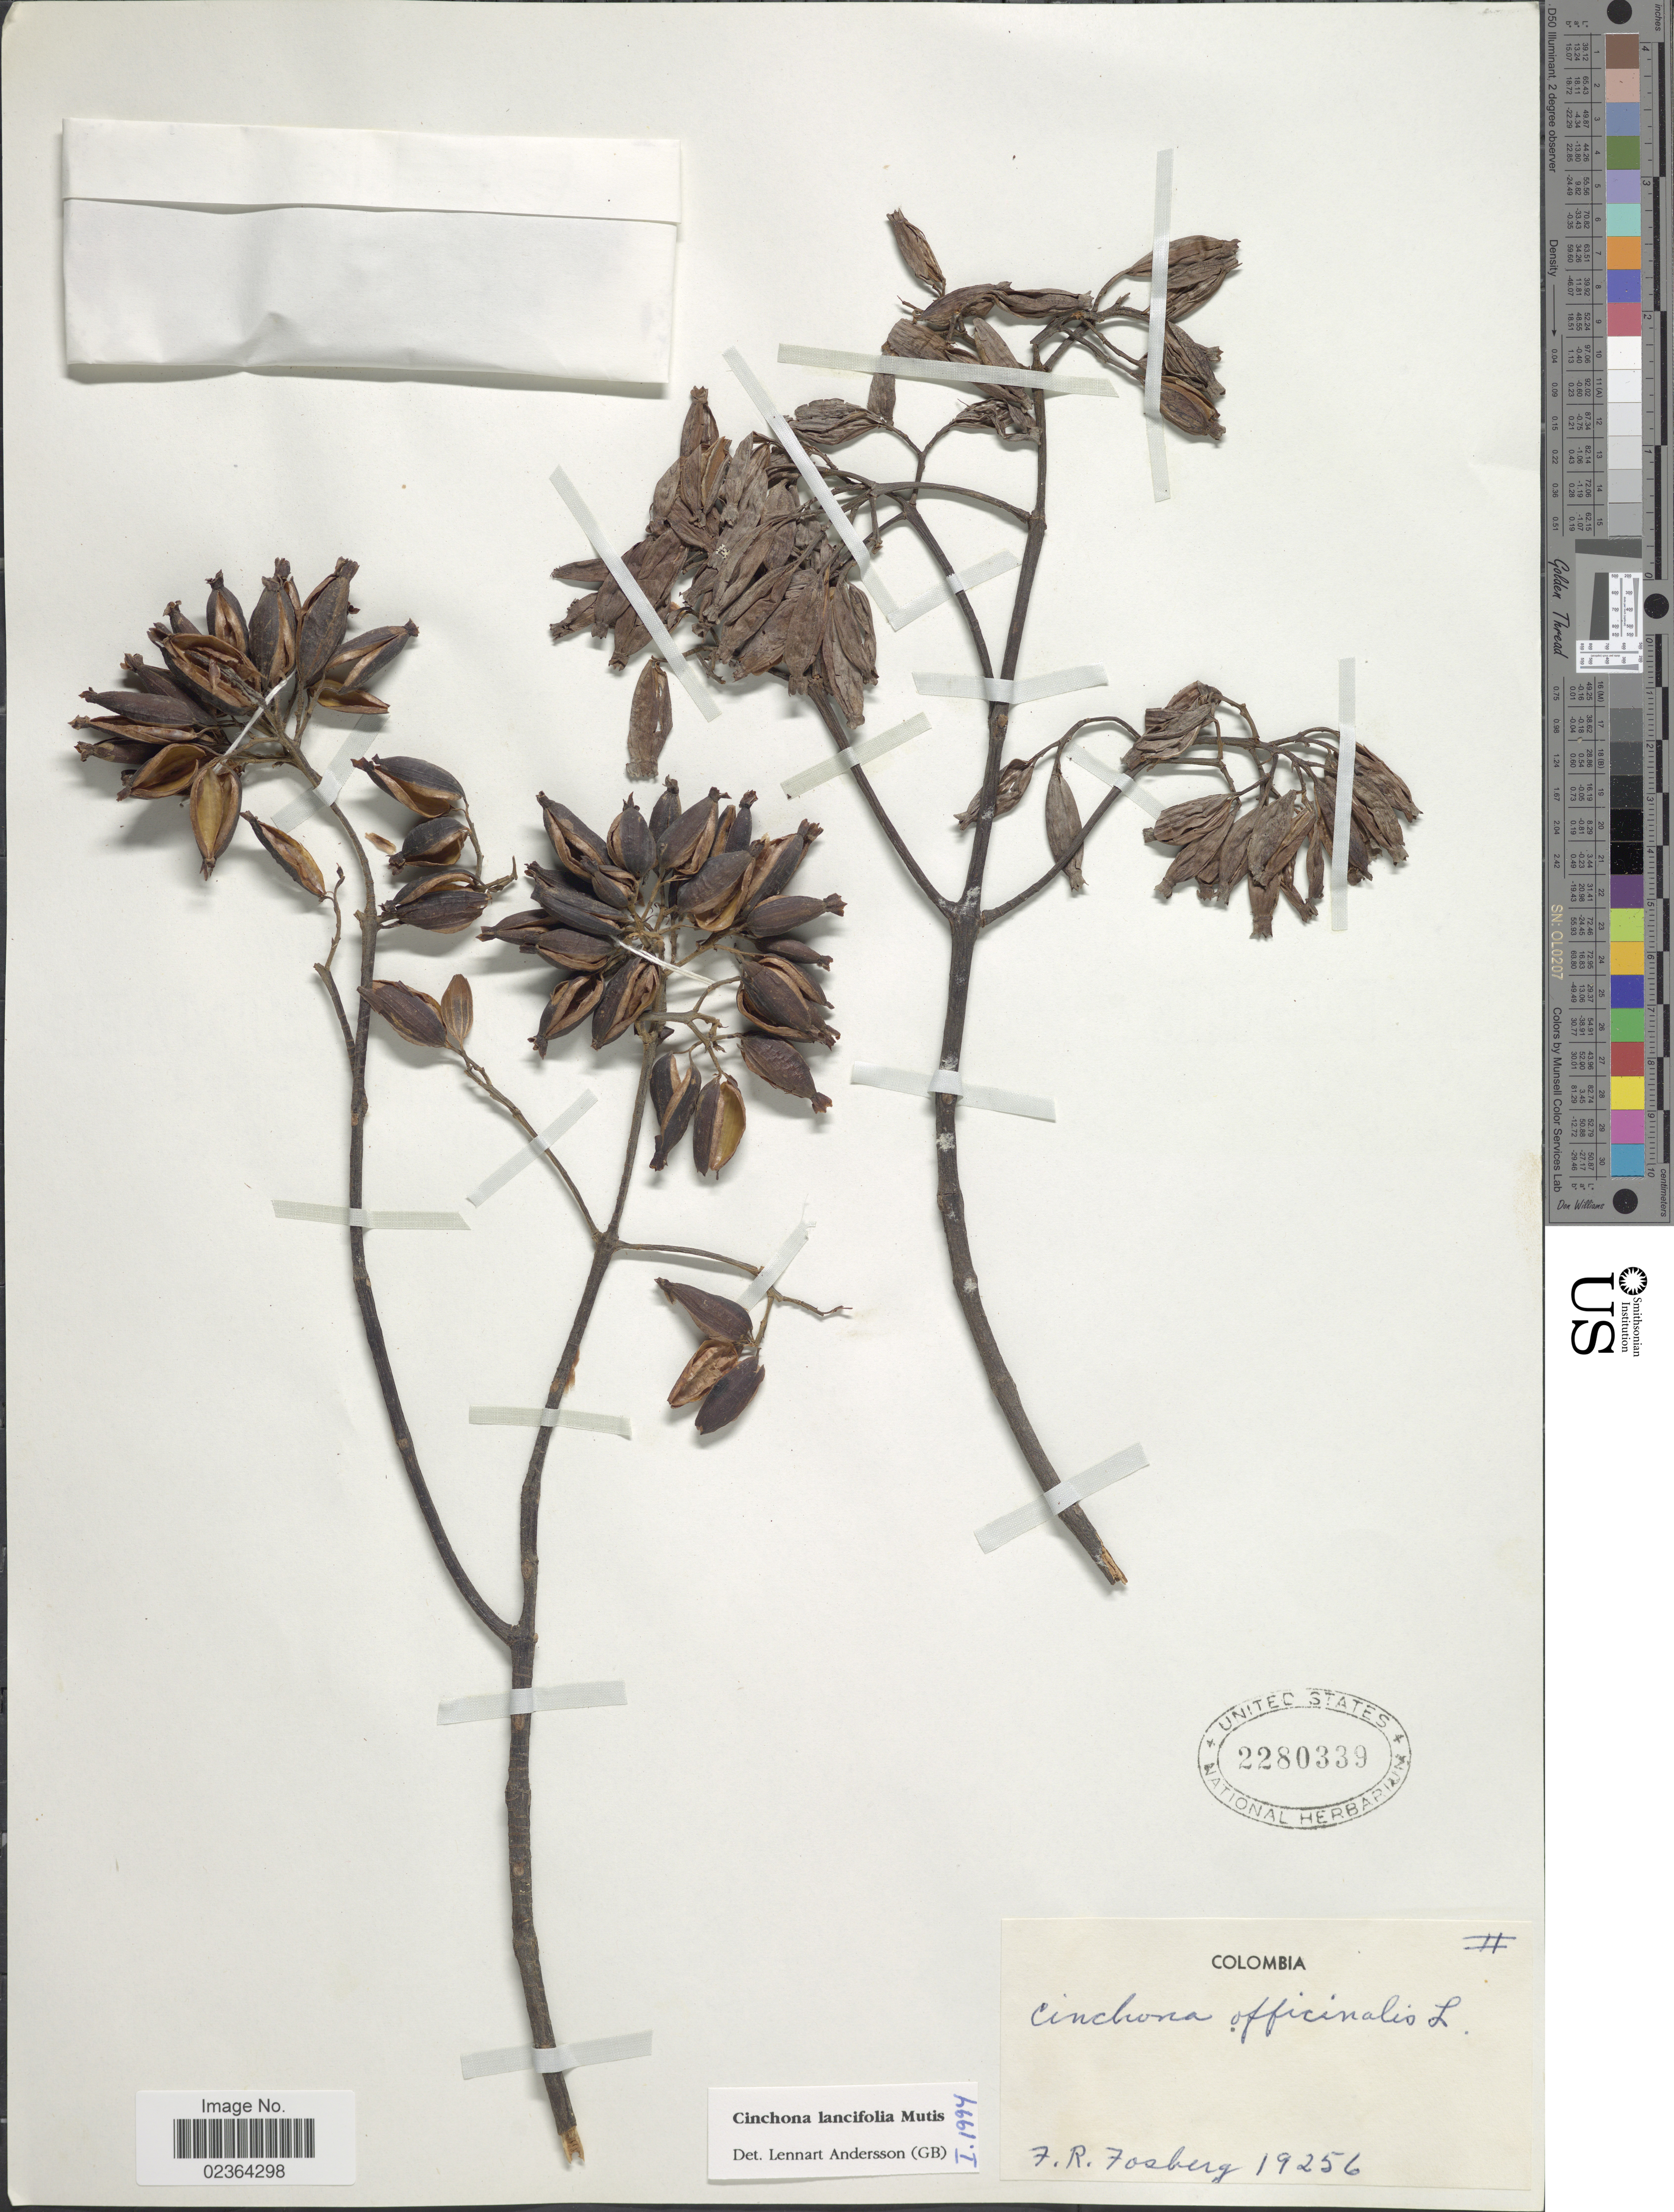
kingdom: Plantae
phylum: Tracheophyta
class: Magnoliopsida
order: Gentianales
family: Rubiaceae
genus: Cinchona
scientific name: Cinchona lancifolia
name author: Mutis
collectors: F. R. Fosberg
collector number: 19256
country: Colombia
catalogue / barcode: US 2280339